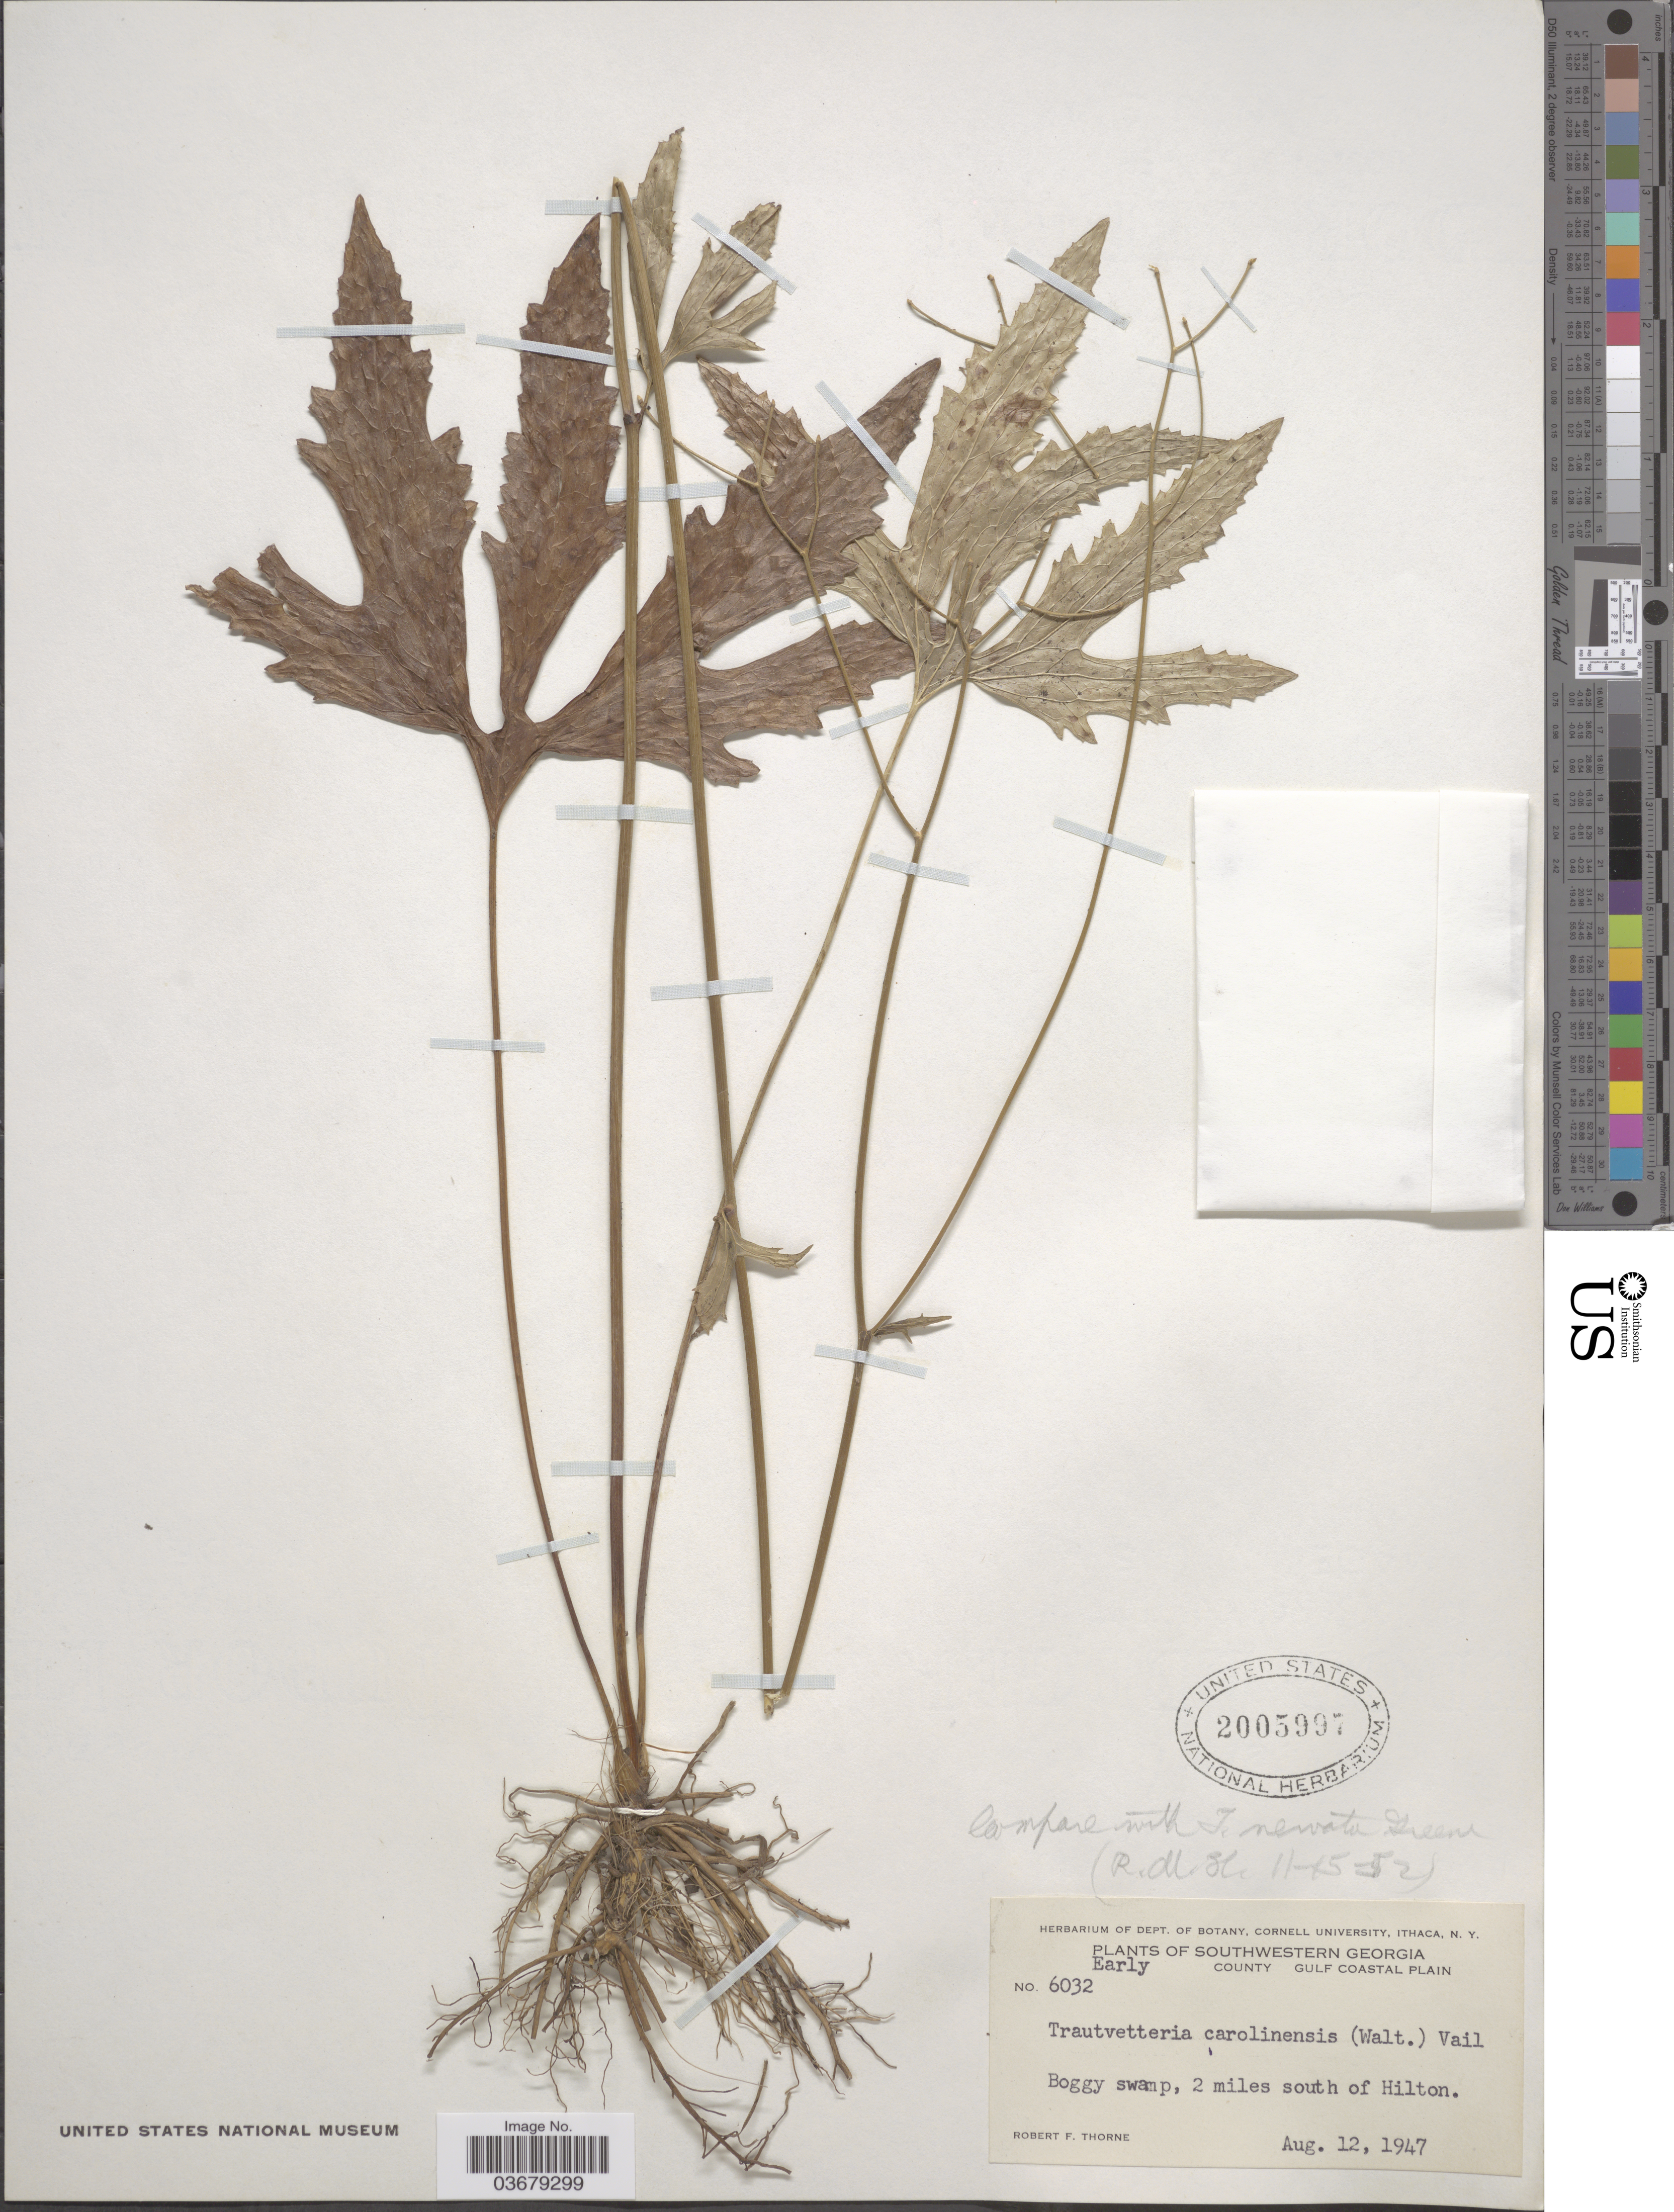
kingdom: Plantae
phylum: Tracheophyta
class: Magnoliopsida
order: Ranunculales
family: Ranunculaceae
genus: Trautvetteria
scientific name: Trautvetteria caroliniensis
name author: (Walter) Vail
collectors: R. F. Thorne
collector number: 6032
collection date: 1947-08-12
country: United States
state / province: Georgia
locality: Southwestern Georgia. Early County. Gulf Coastal Plain. Boggy swamp, 2 miles south of Hilton.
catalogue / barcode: US 2005997